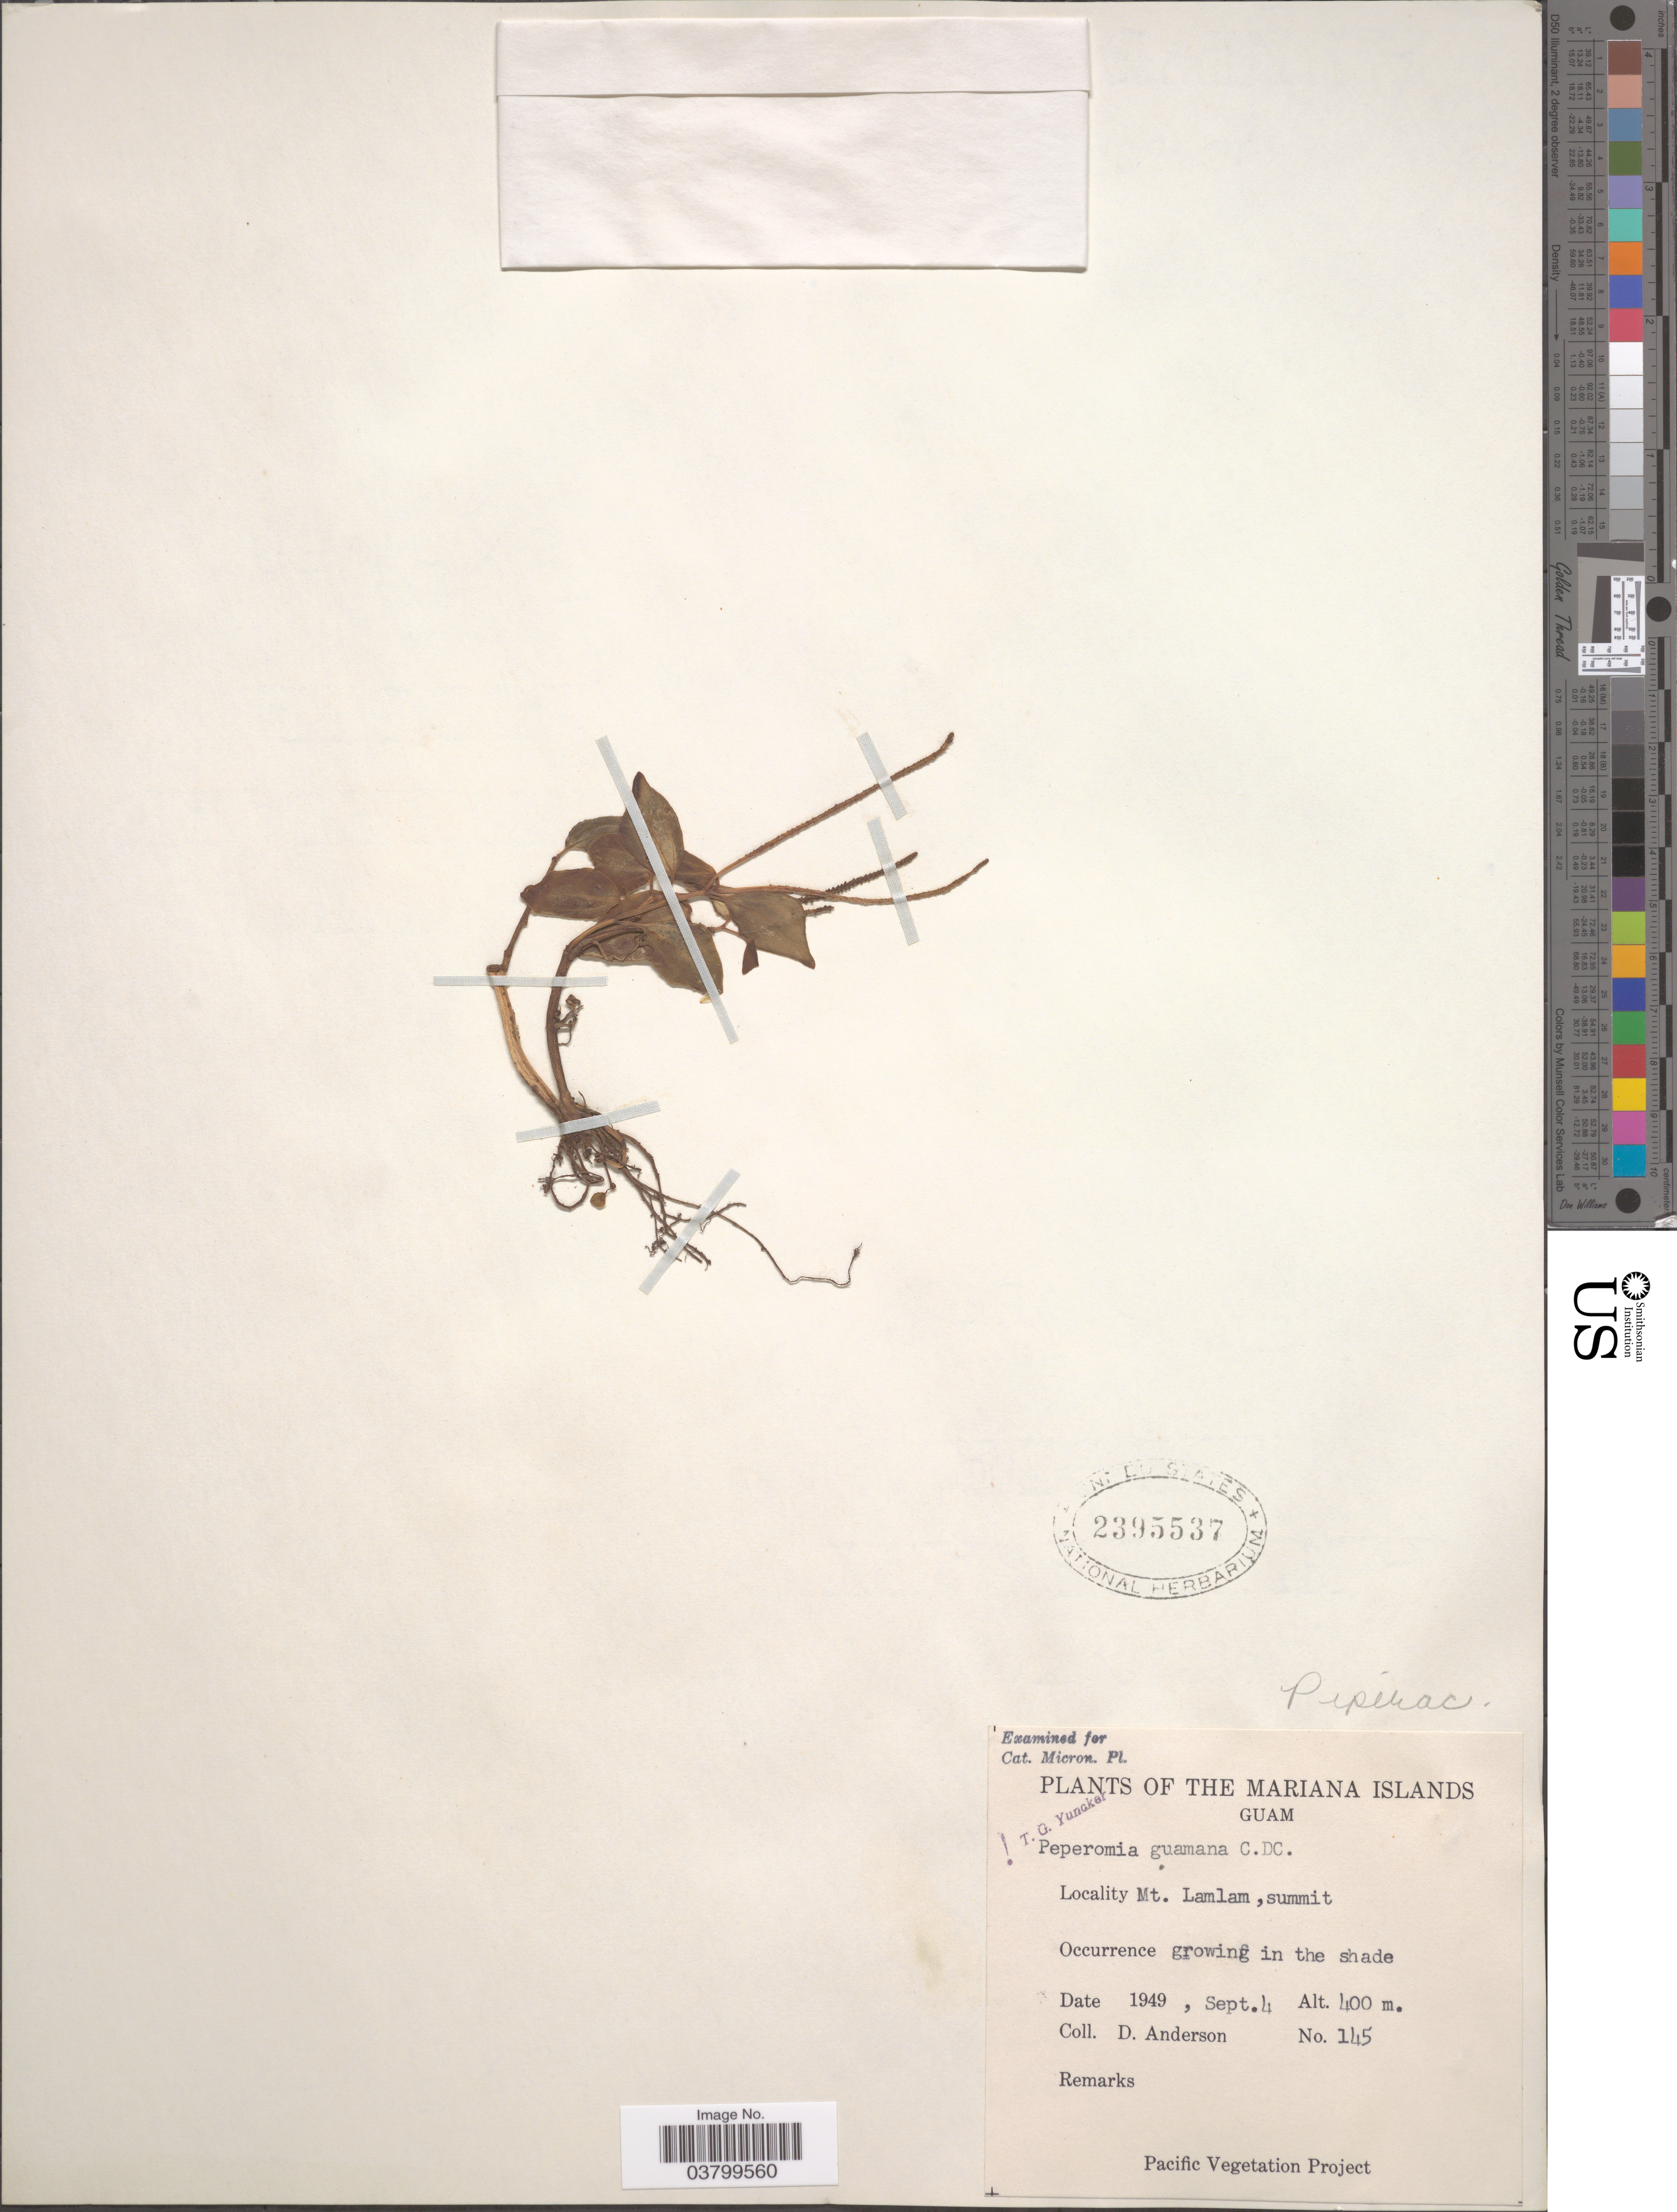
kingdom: Plantae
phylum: Tracheophyta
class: Magnoliopsida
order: Piperales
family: Piperaceae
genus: Peperomia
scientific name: Peperomia mariannensis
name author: C. DC.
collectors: D. Anderson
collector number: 145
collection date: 1949-09-04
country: Guam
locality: The Mariana Islands. Guam. Mt. Lamlam, summit.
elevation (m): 400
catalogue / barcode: US 2395537